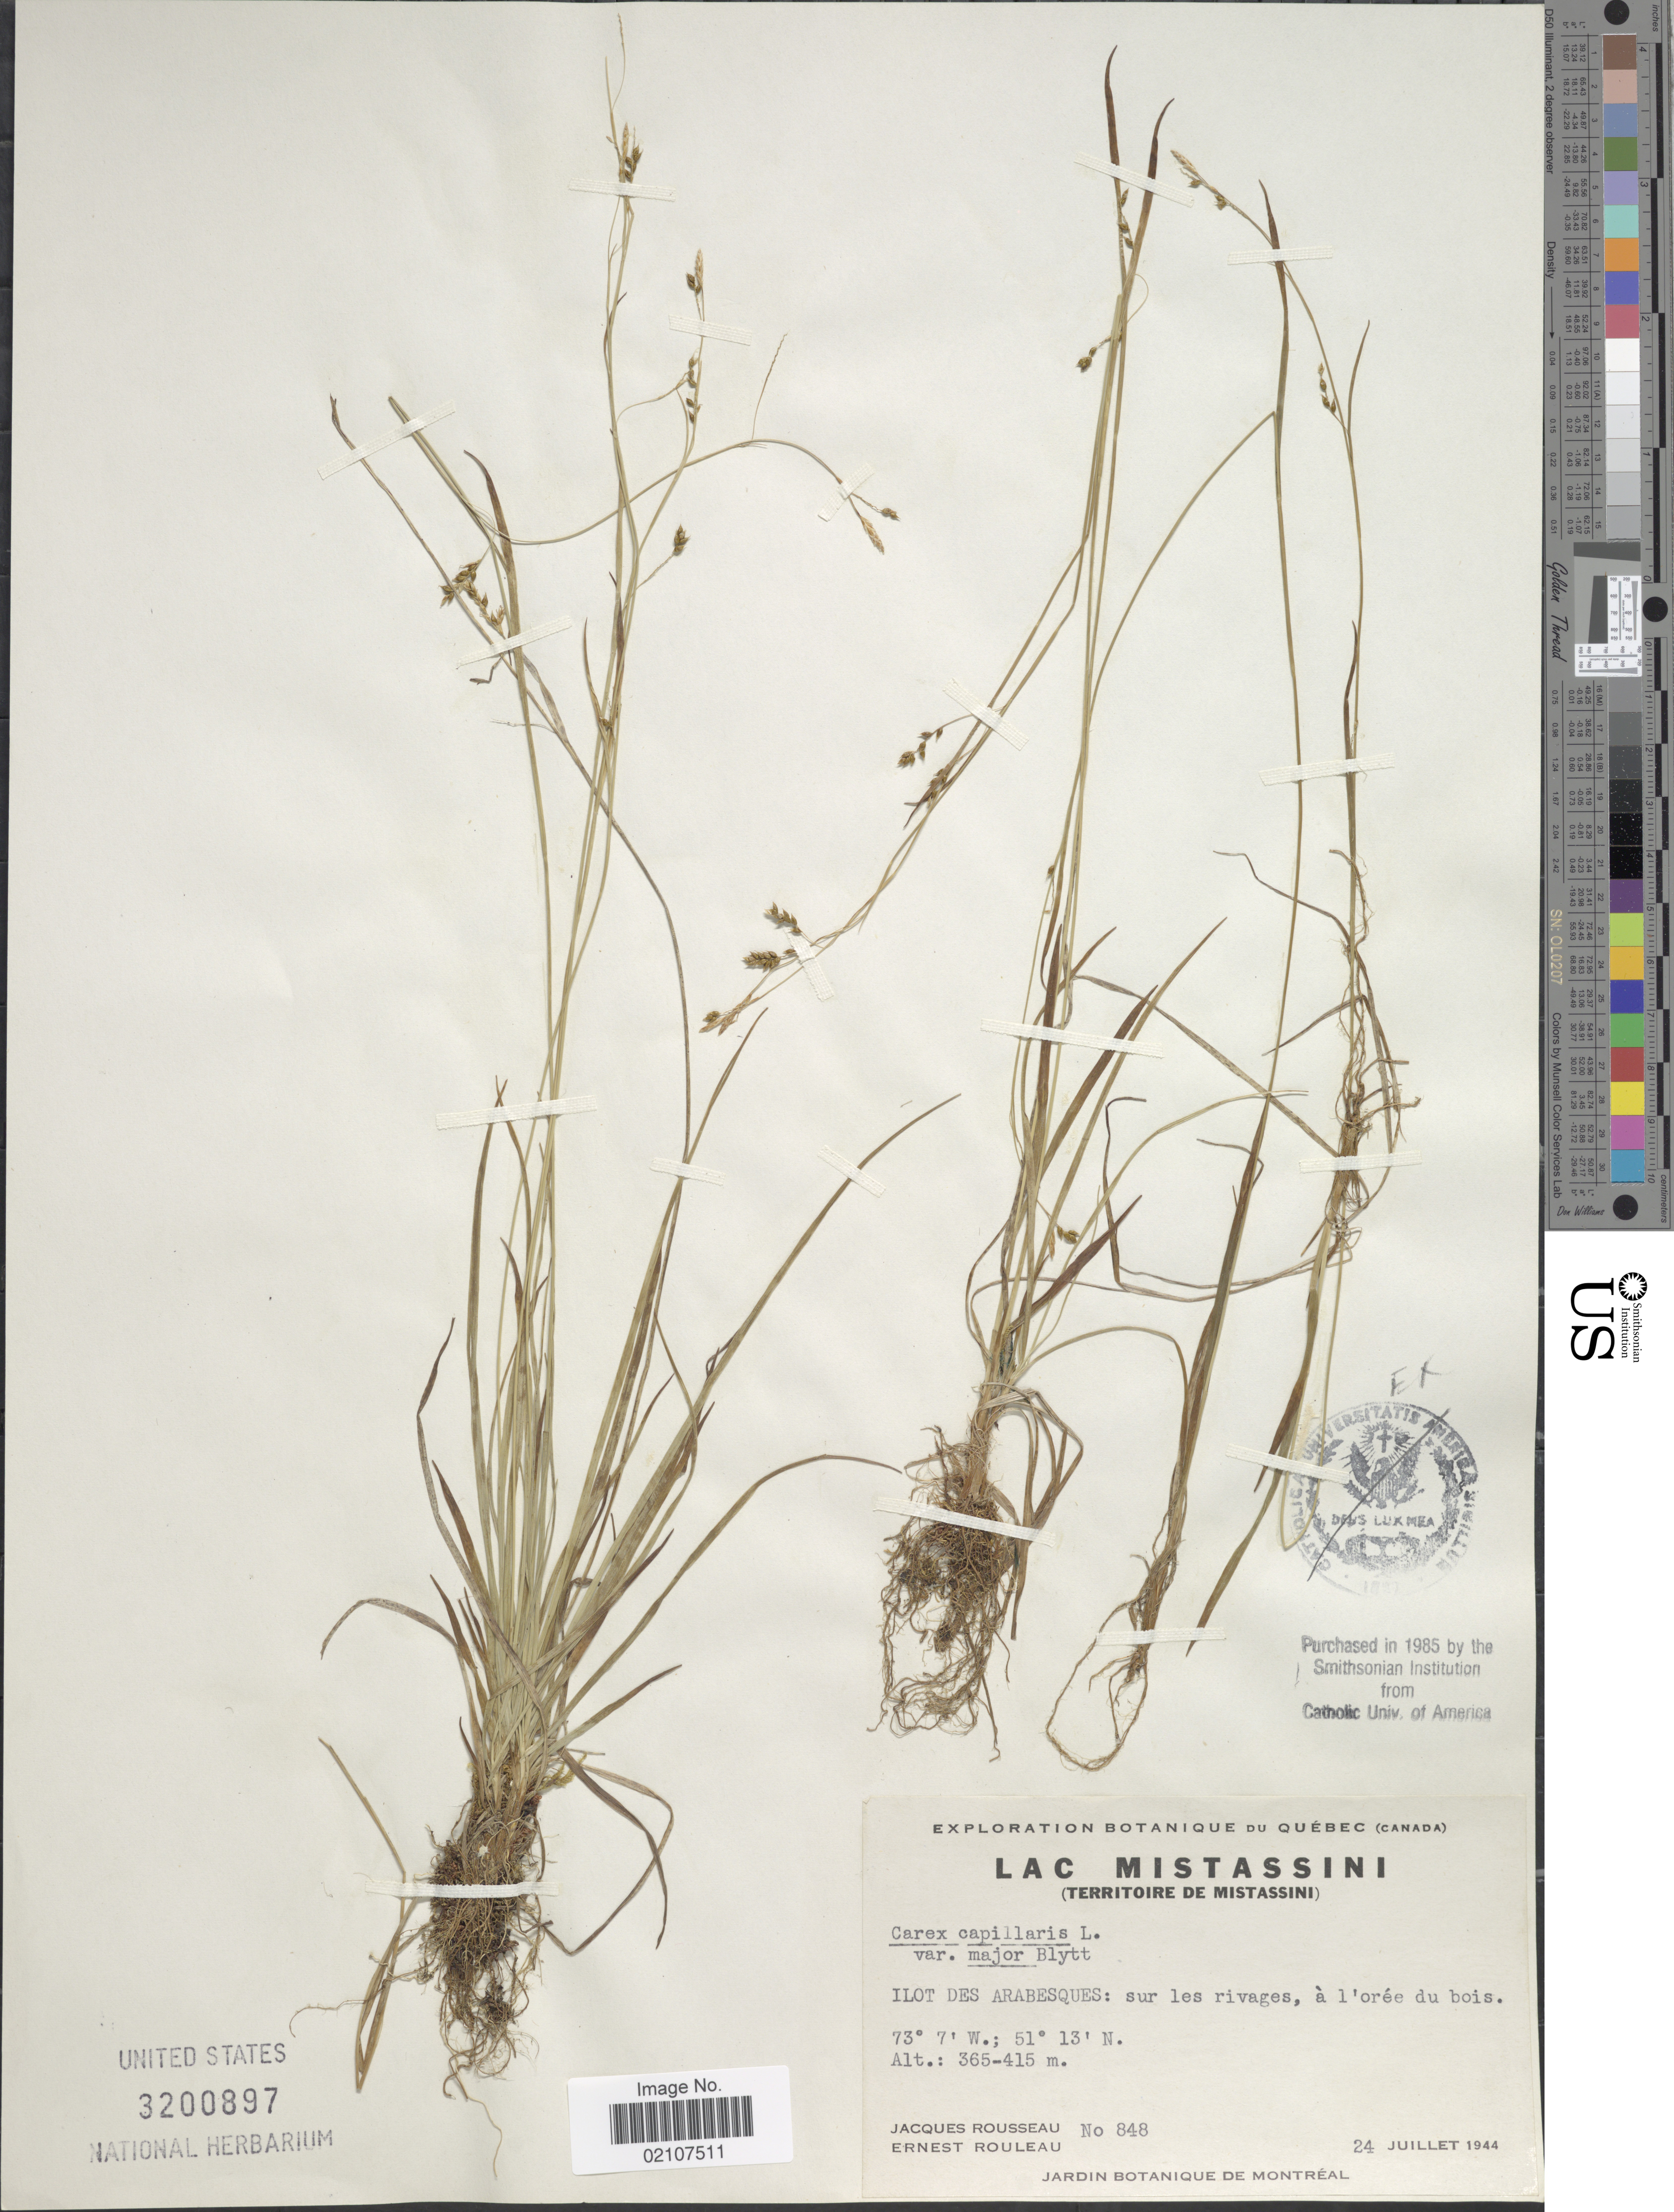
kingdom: Plantae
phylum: Tracheophyta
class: Liliopsida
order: Poales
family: Cyperaceae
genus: Carex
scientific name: Carex capillaris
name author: L.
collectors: J. Rousseau & E. Rouleau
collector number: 848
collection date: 1944-07-24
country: Canada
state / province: Quebec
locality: Lac Mistassini (Territoire De Mistassini) Ilot Des Aravesques: sur les rivages, à l'orée du bois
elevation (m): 365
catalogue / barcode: US 3200897